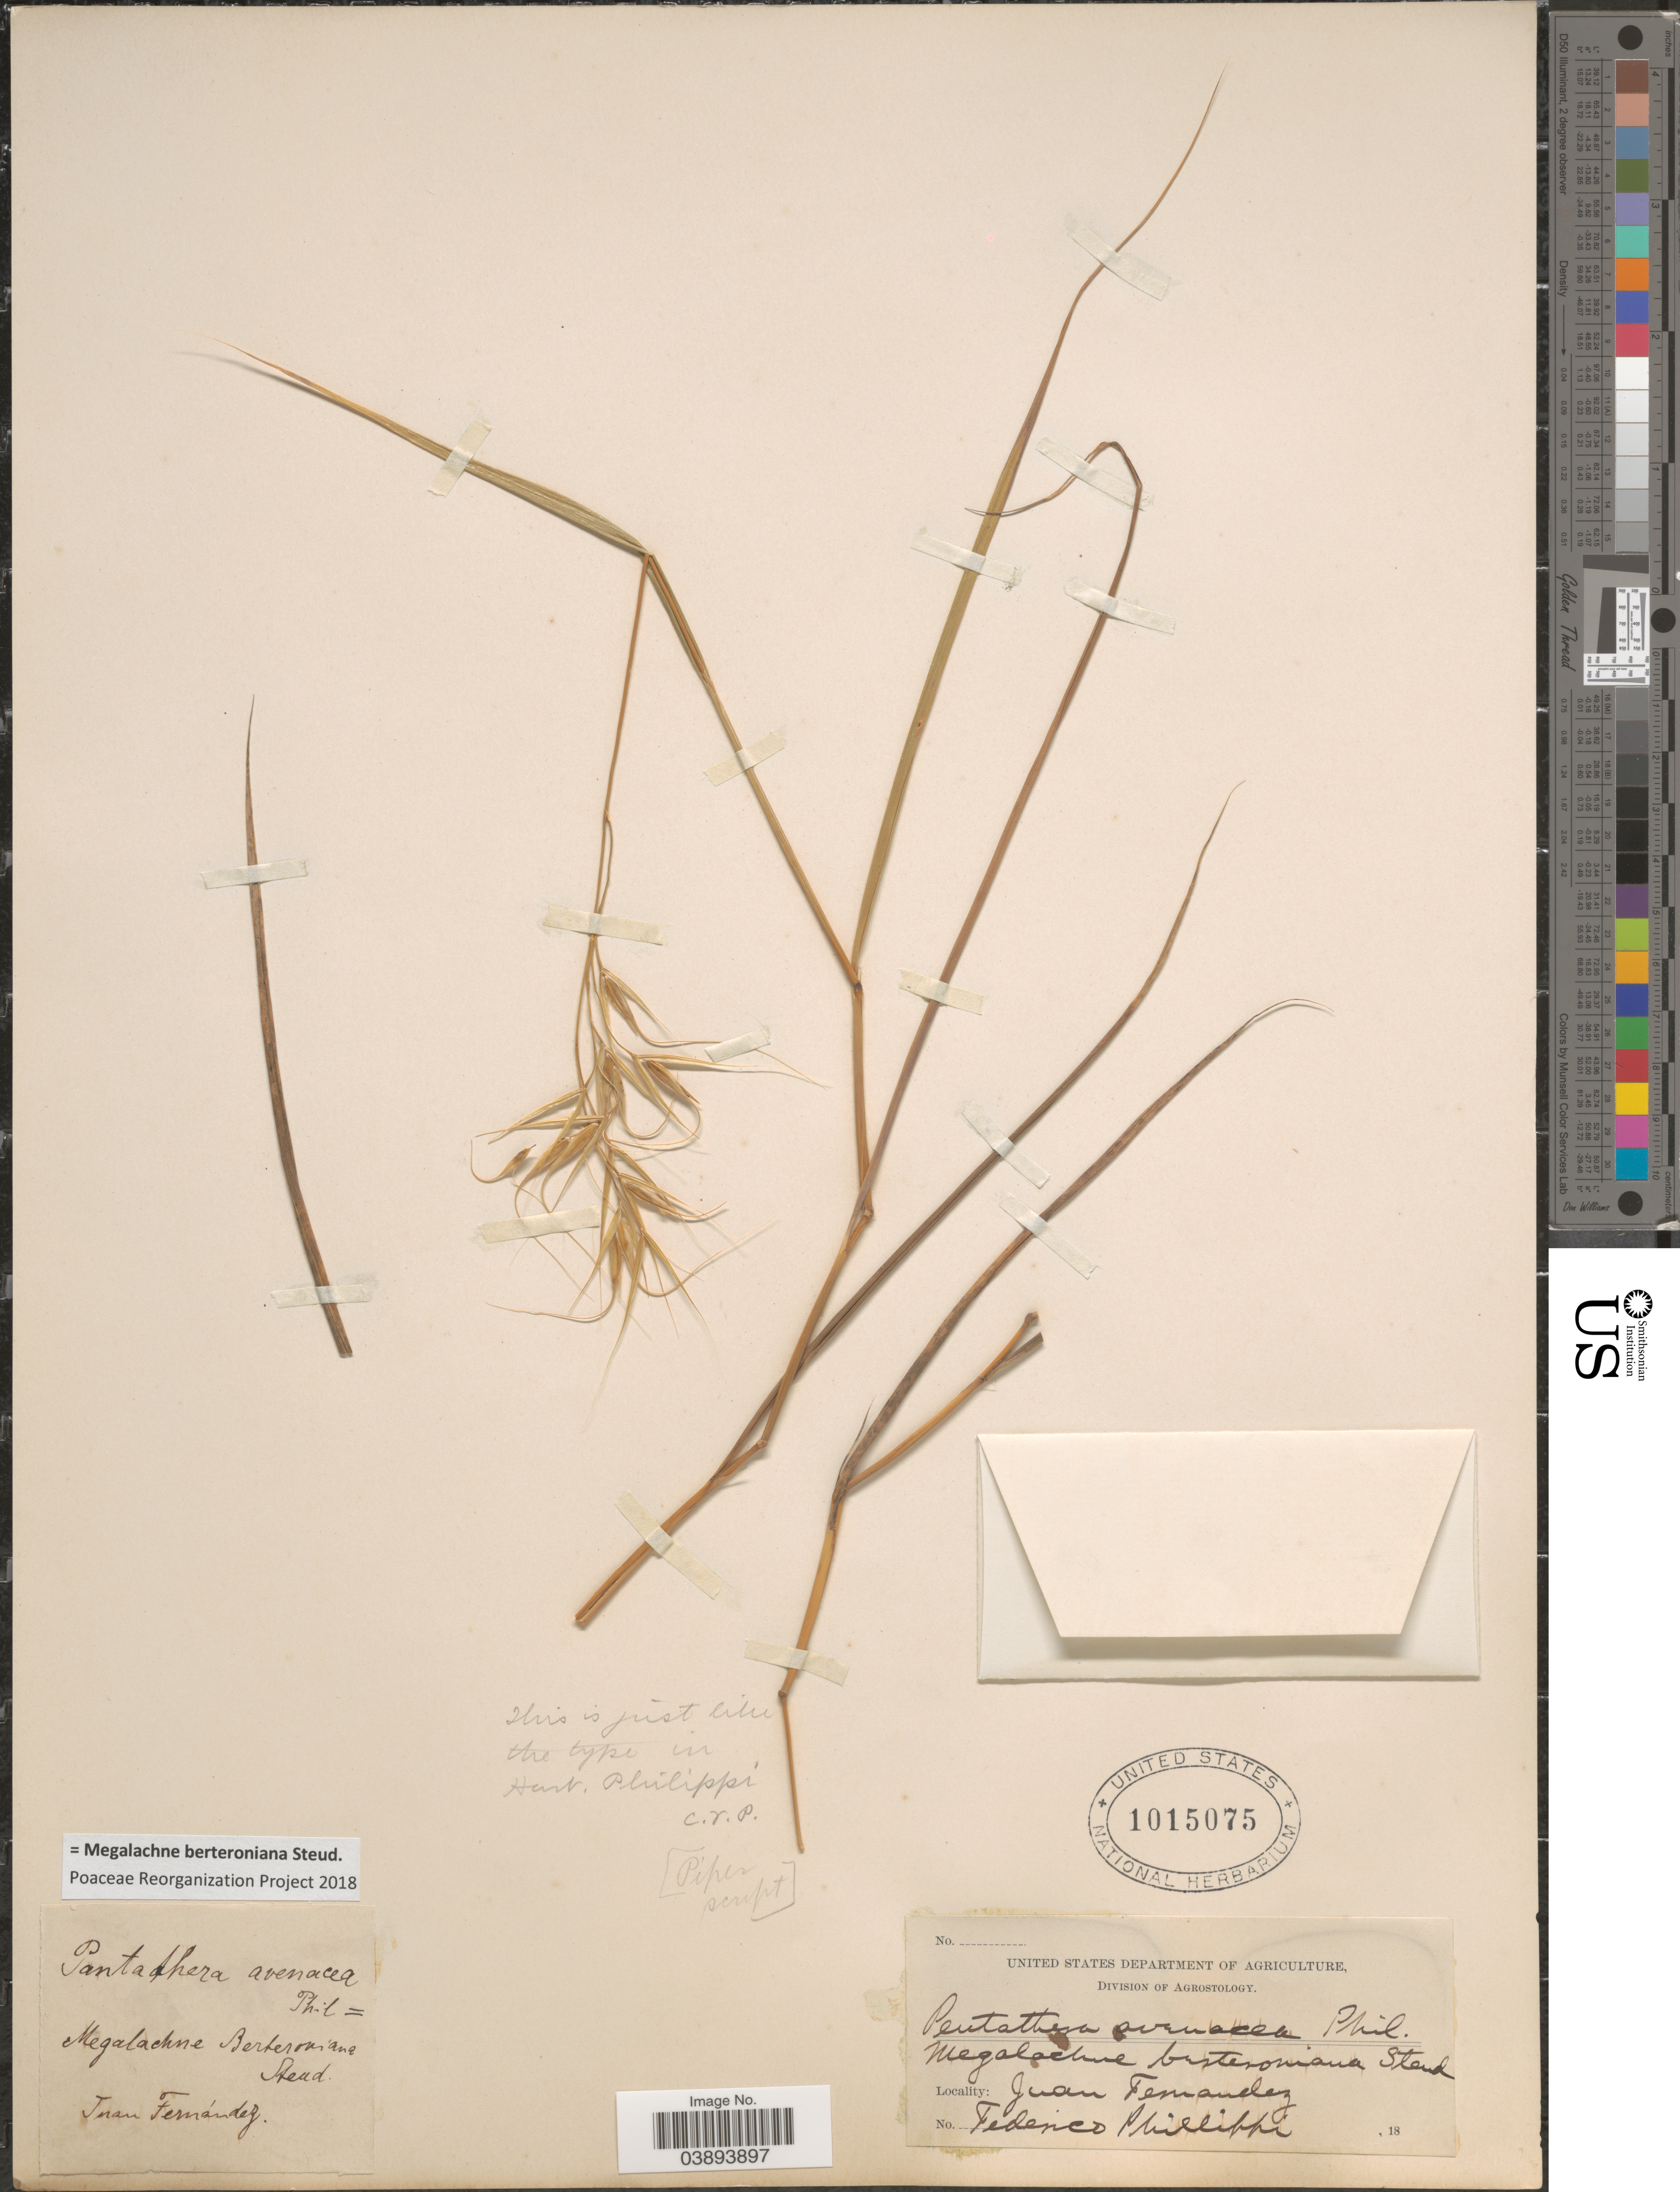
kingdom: Plantae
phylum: Tracheophyta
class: Liliopsida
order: Poales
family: Poaceae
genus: Megalachne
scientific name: Megalachne berteroniana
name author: Steud.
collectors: F. Phillippi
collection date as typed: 18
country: Chile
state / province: Valparaíso (V)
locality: Juan Fernández.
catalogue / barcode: US 1015075